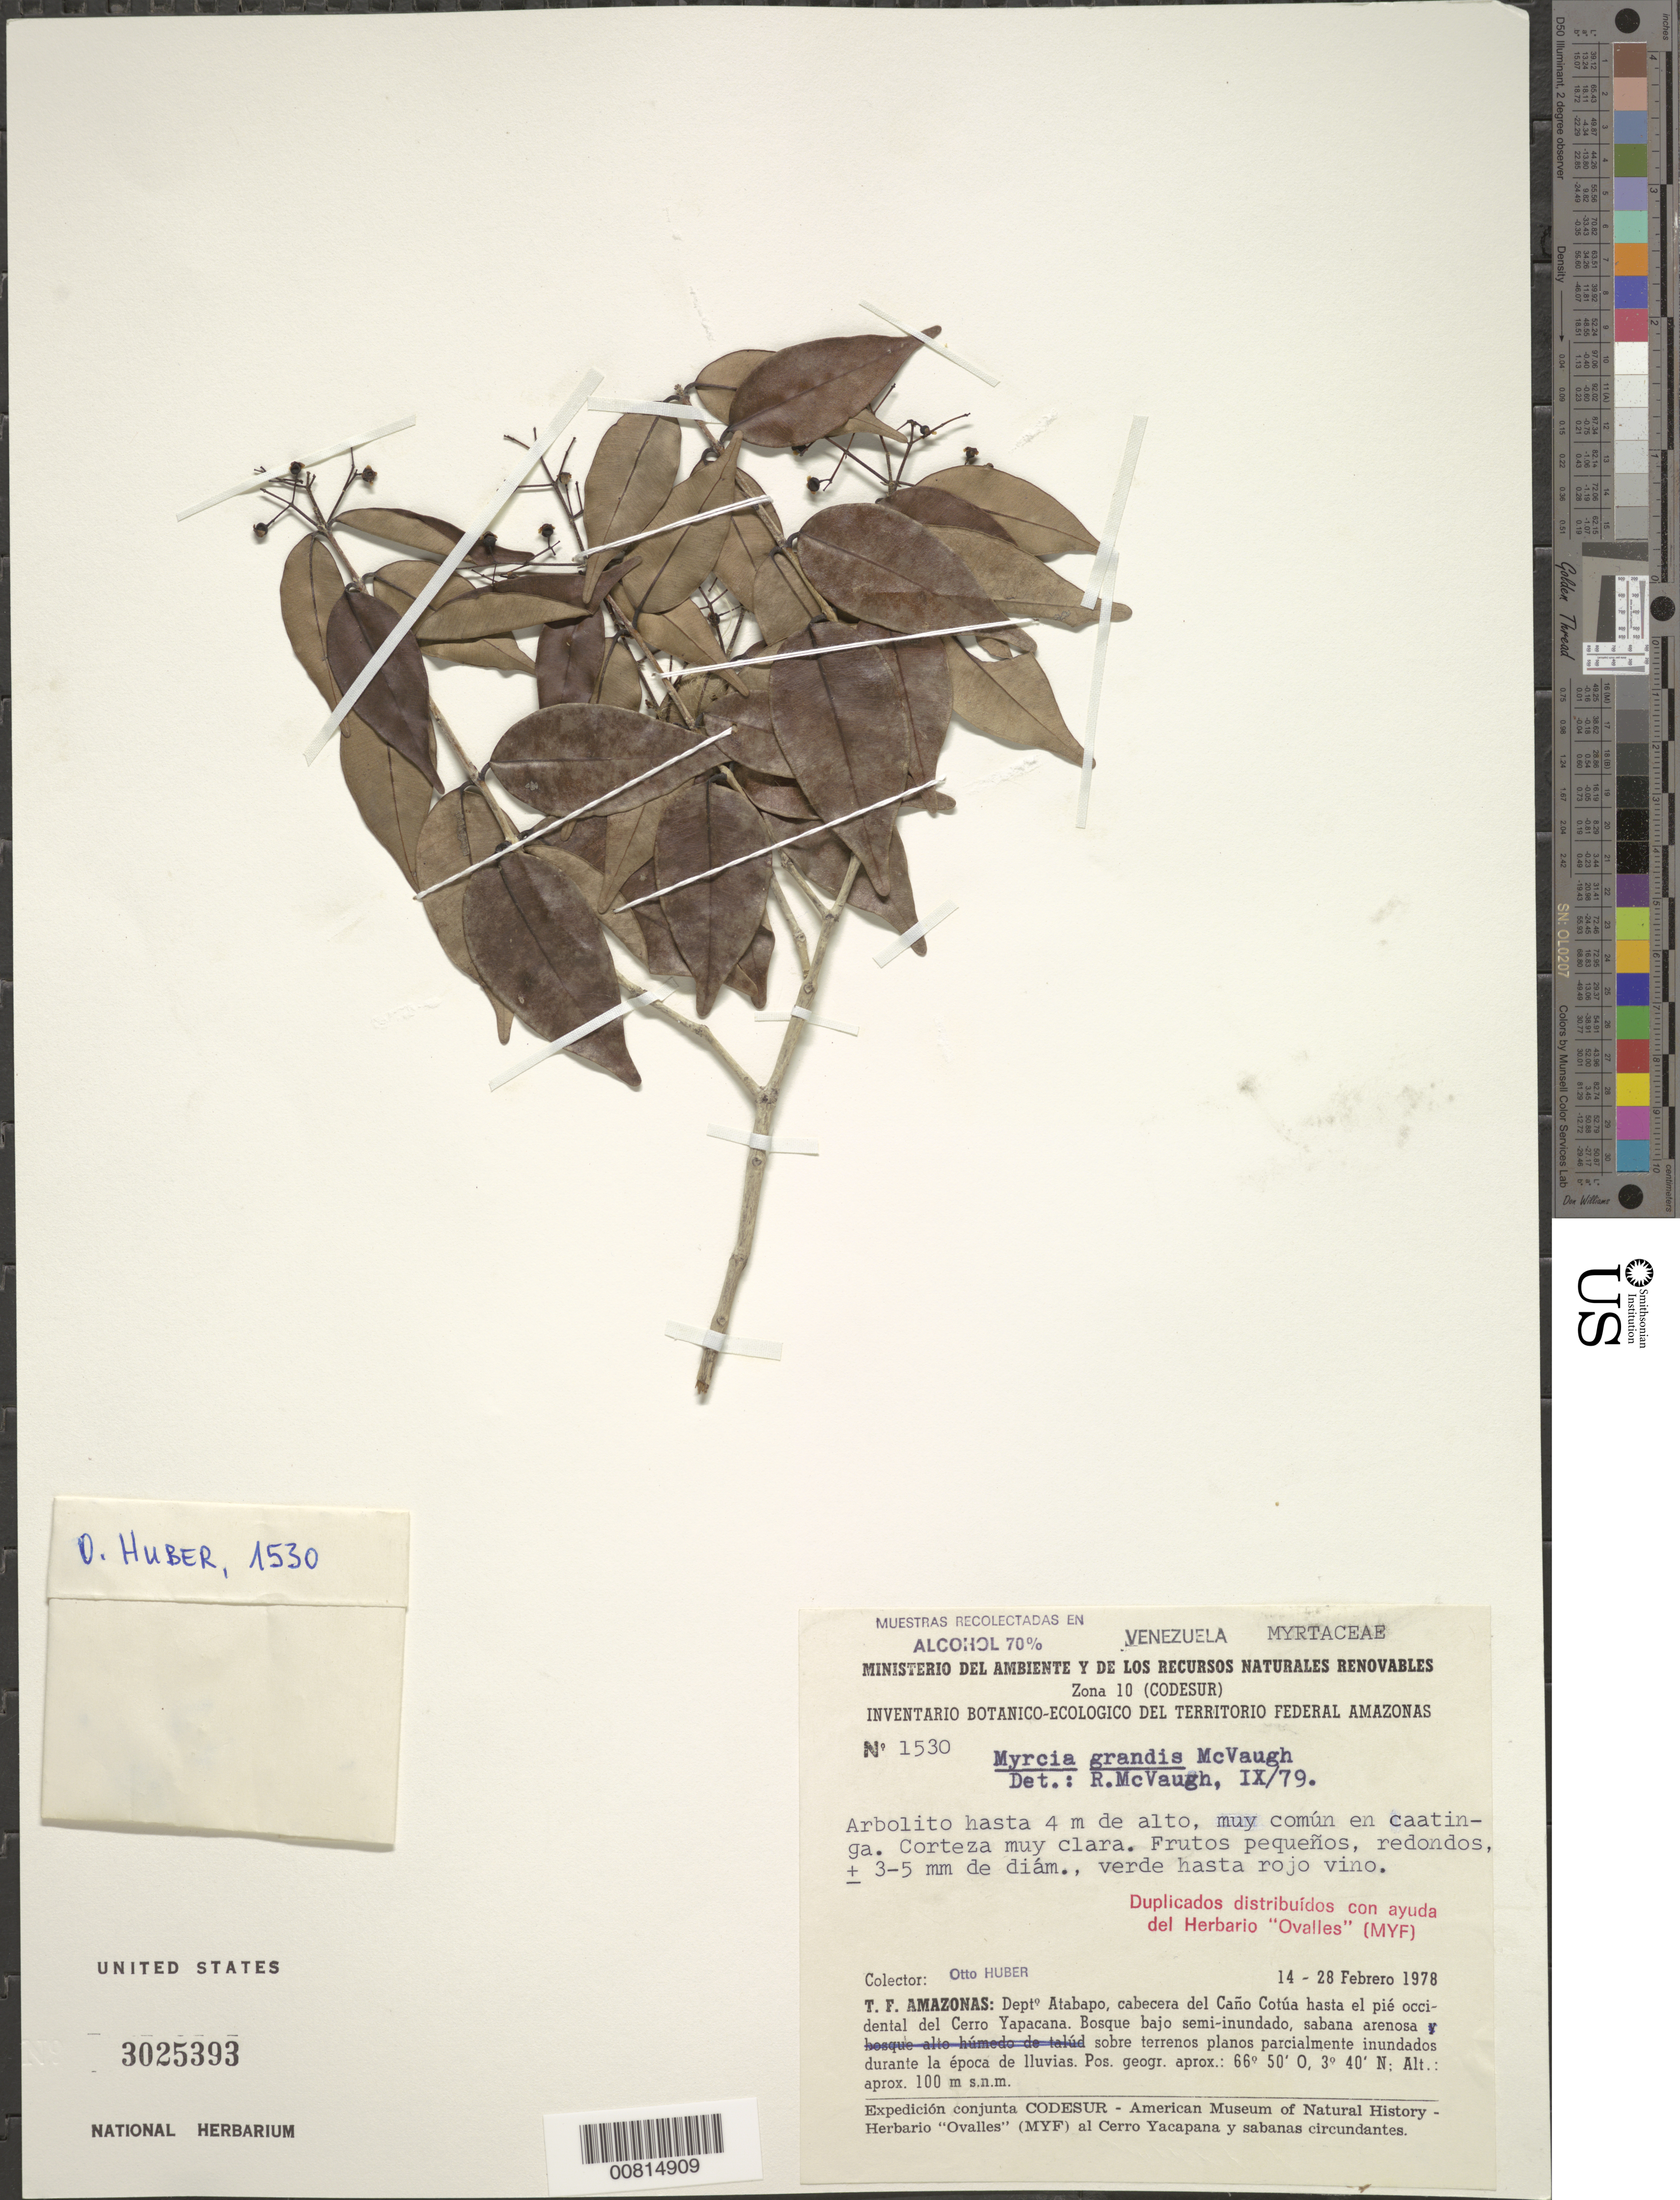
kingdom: Plantae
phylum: Tracheophyta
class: Magnoliopsida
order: Myrtales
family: Myrtaceae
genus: Myrcia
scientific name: Myrcia grandis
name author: McVaugh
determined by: McVaugh, R.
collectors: O. Huber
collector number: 1530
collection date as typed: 14-Feb-78 to 28-Feb-78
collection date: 1978-02-14/1978-02-28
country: Venezuela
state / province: Amazonas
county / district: Atabapo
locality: Caño Cotúa hasta el pié occidental del Cerro Yapacána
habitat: Caatinga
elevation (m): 100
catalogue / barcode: US 3025393